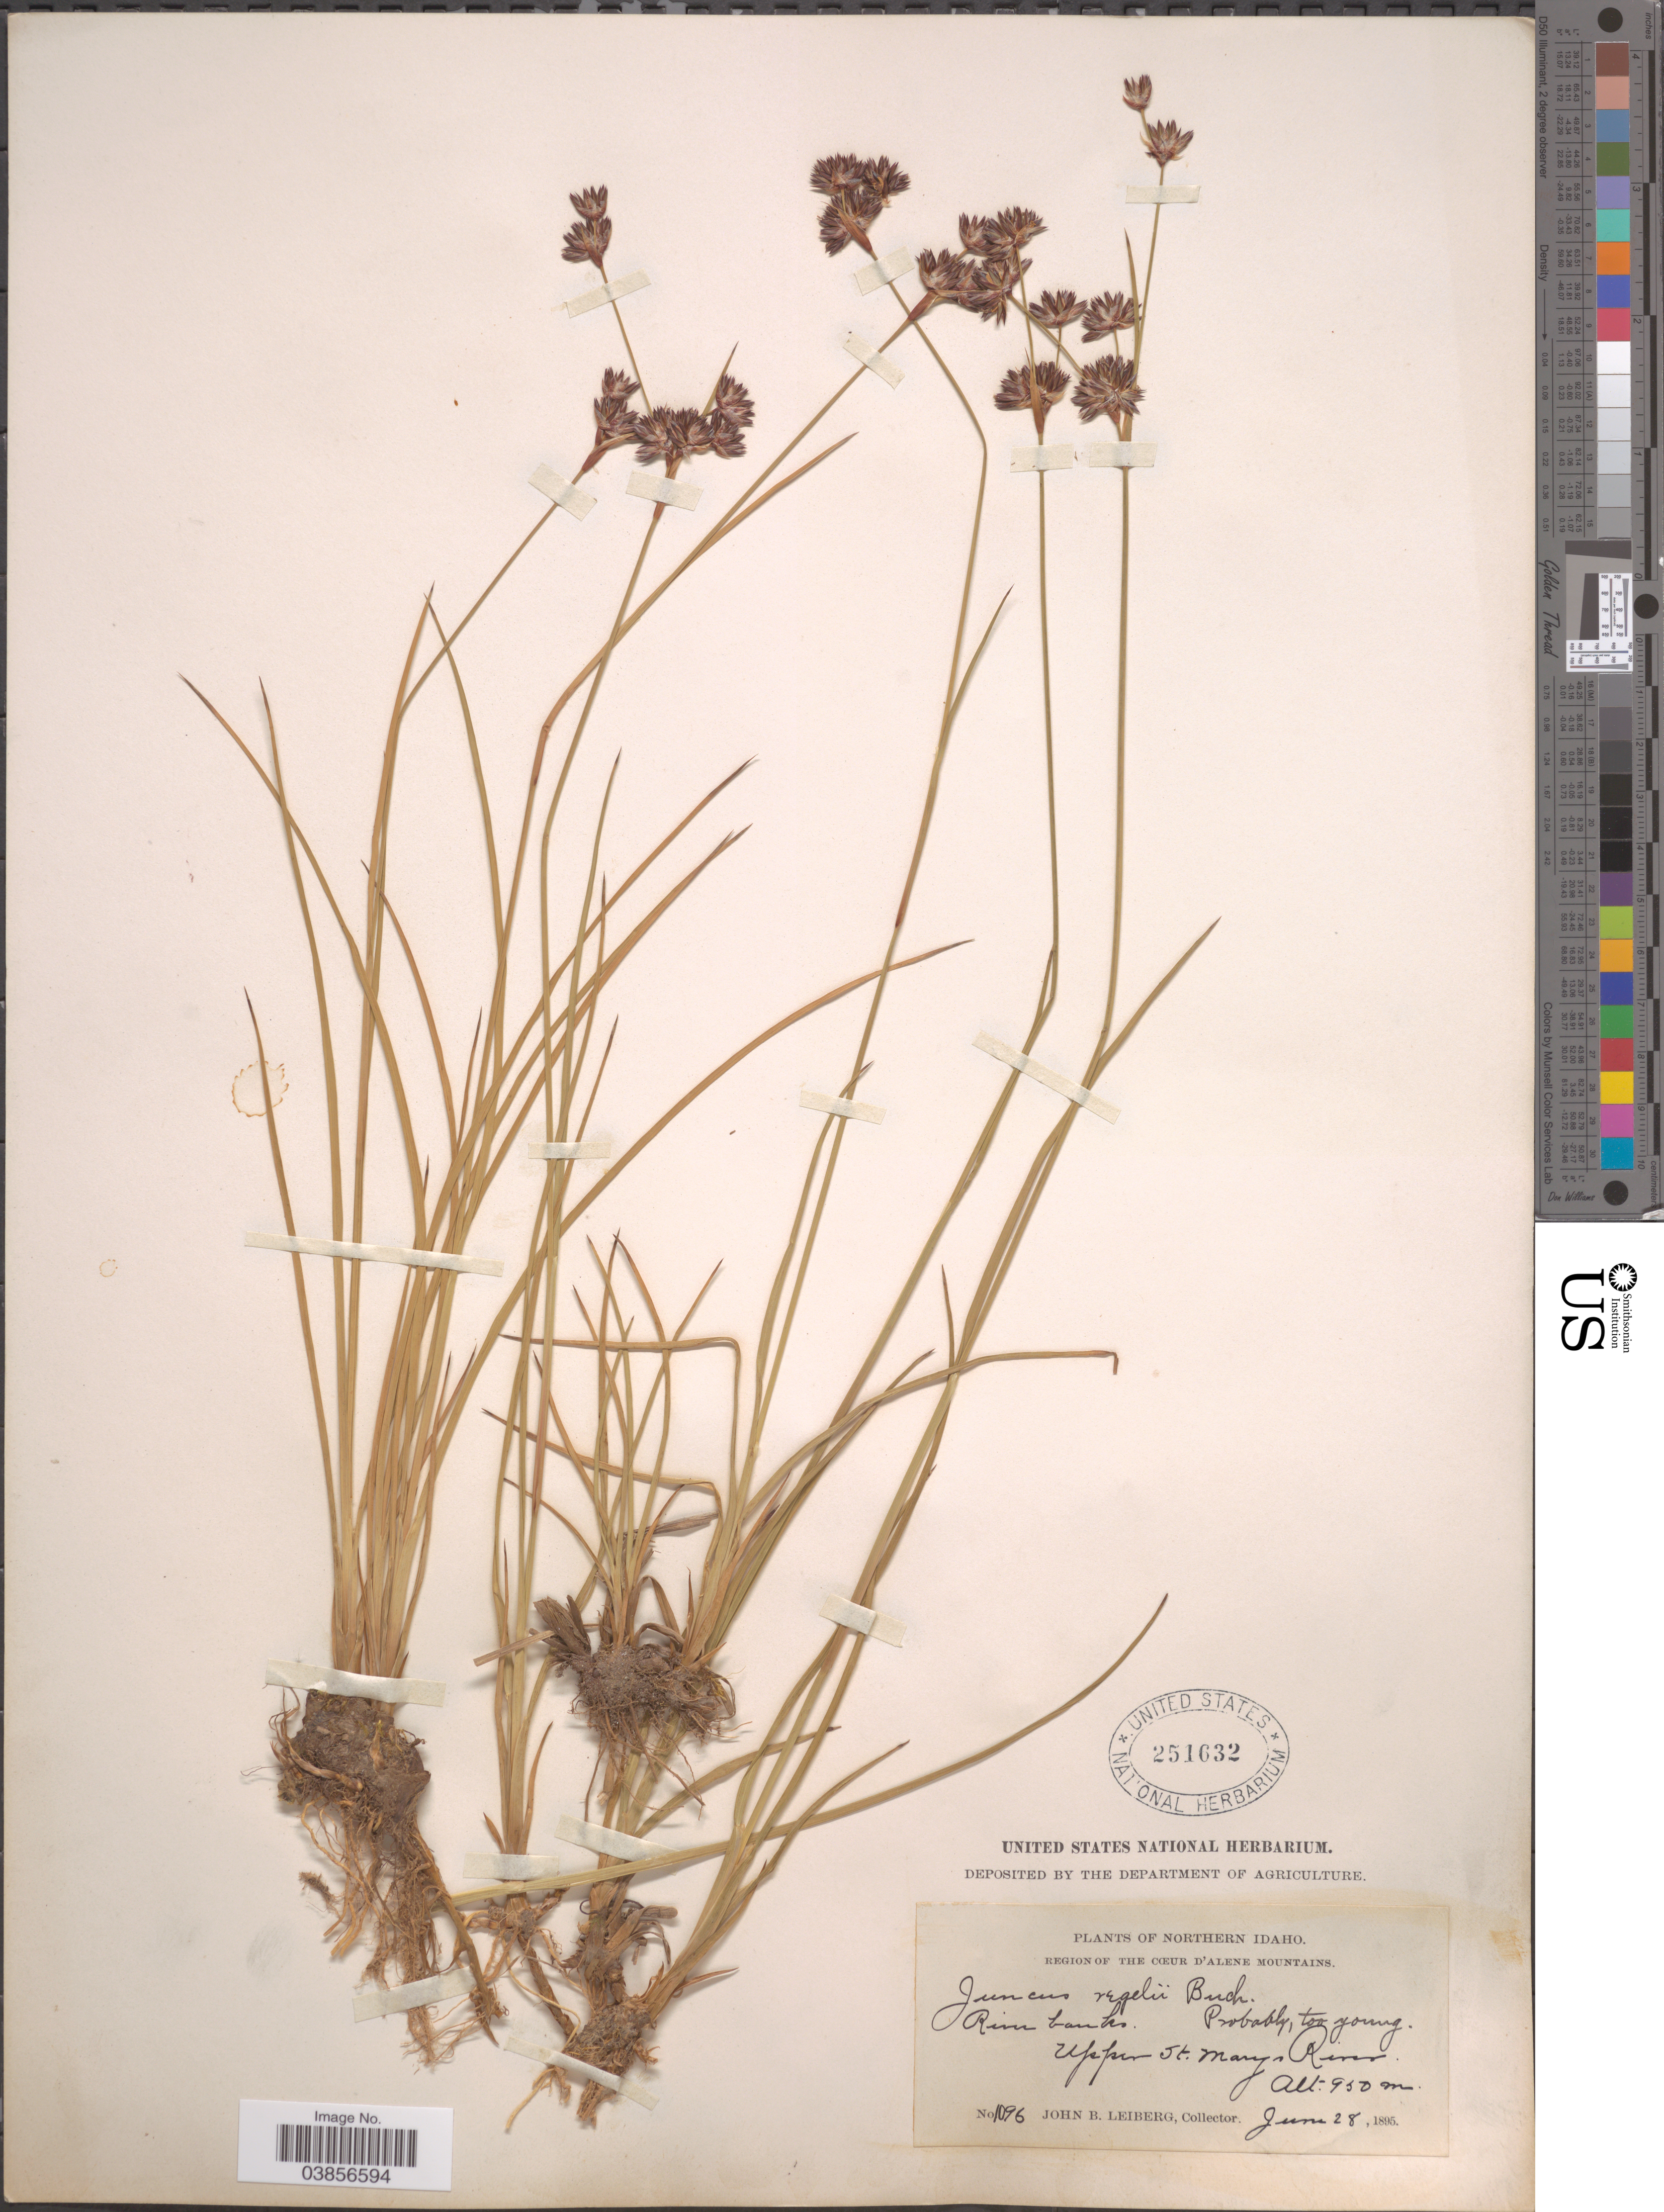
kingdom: Plantae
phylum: Tracheophyta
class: Liliopsida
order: Poales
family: Juncaceae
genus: Juncus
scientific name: Juncus regelii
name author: Buchenau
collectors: J. B. Leiberg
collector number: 1096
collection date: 1895-06-28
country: United States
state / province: Idaho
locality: Northern Idaho. Region the Cœur D'Alene Mountains. Upper St. Mary's River.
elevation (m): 950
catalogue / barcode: US 251632